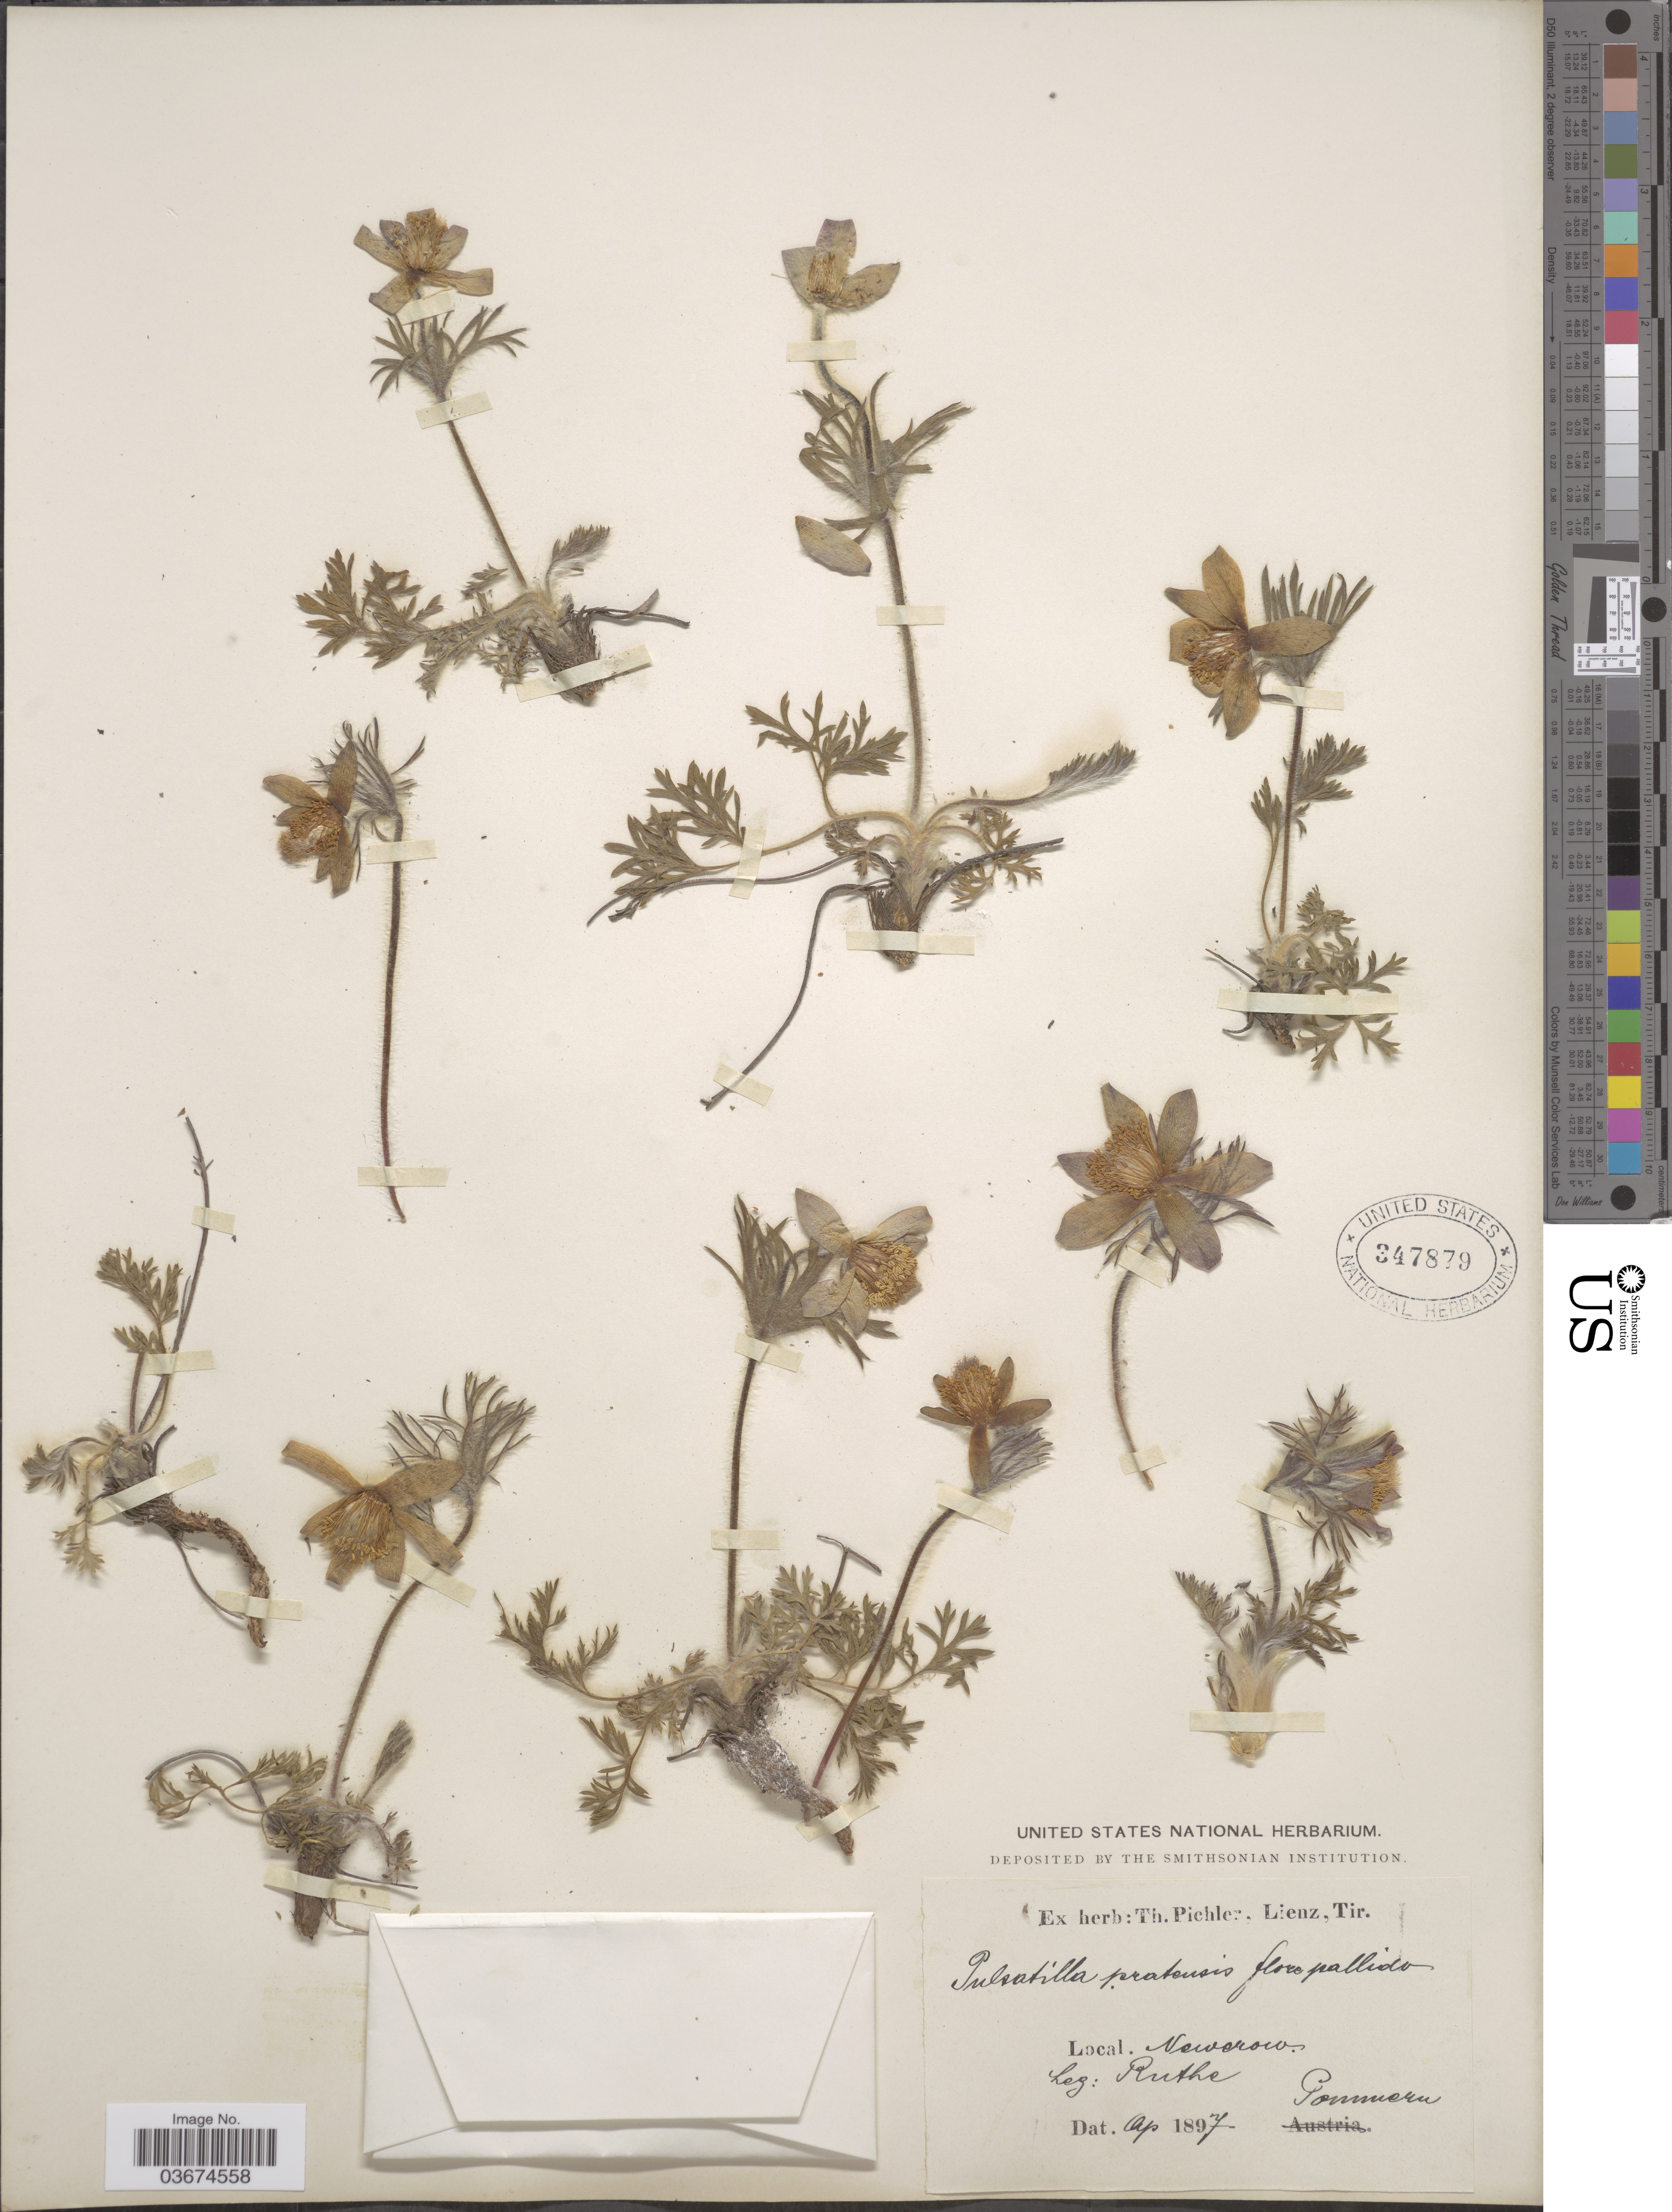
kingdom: Plantae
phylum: Tracheophyta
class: Magnoliopsida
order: Ranunculales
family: Ranunculaceae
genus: Pulsatilla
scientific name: Pulsatilla pratensis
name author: (L.) Mill.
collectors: J. Ruthe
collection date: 1897-04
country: Germany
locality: Newerow. Pommern.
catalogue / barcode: US 347879